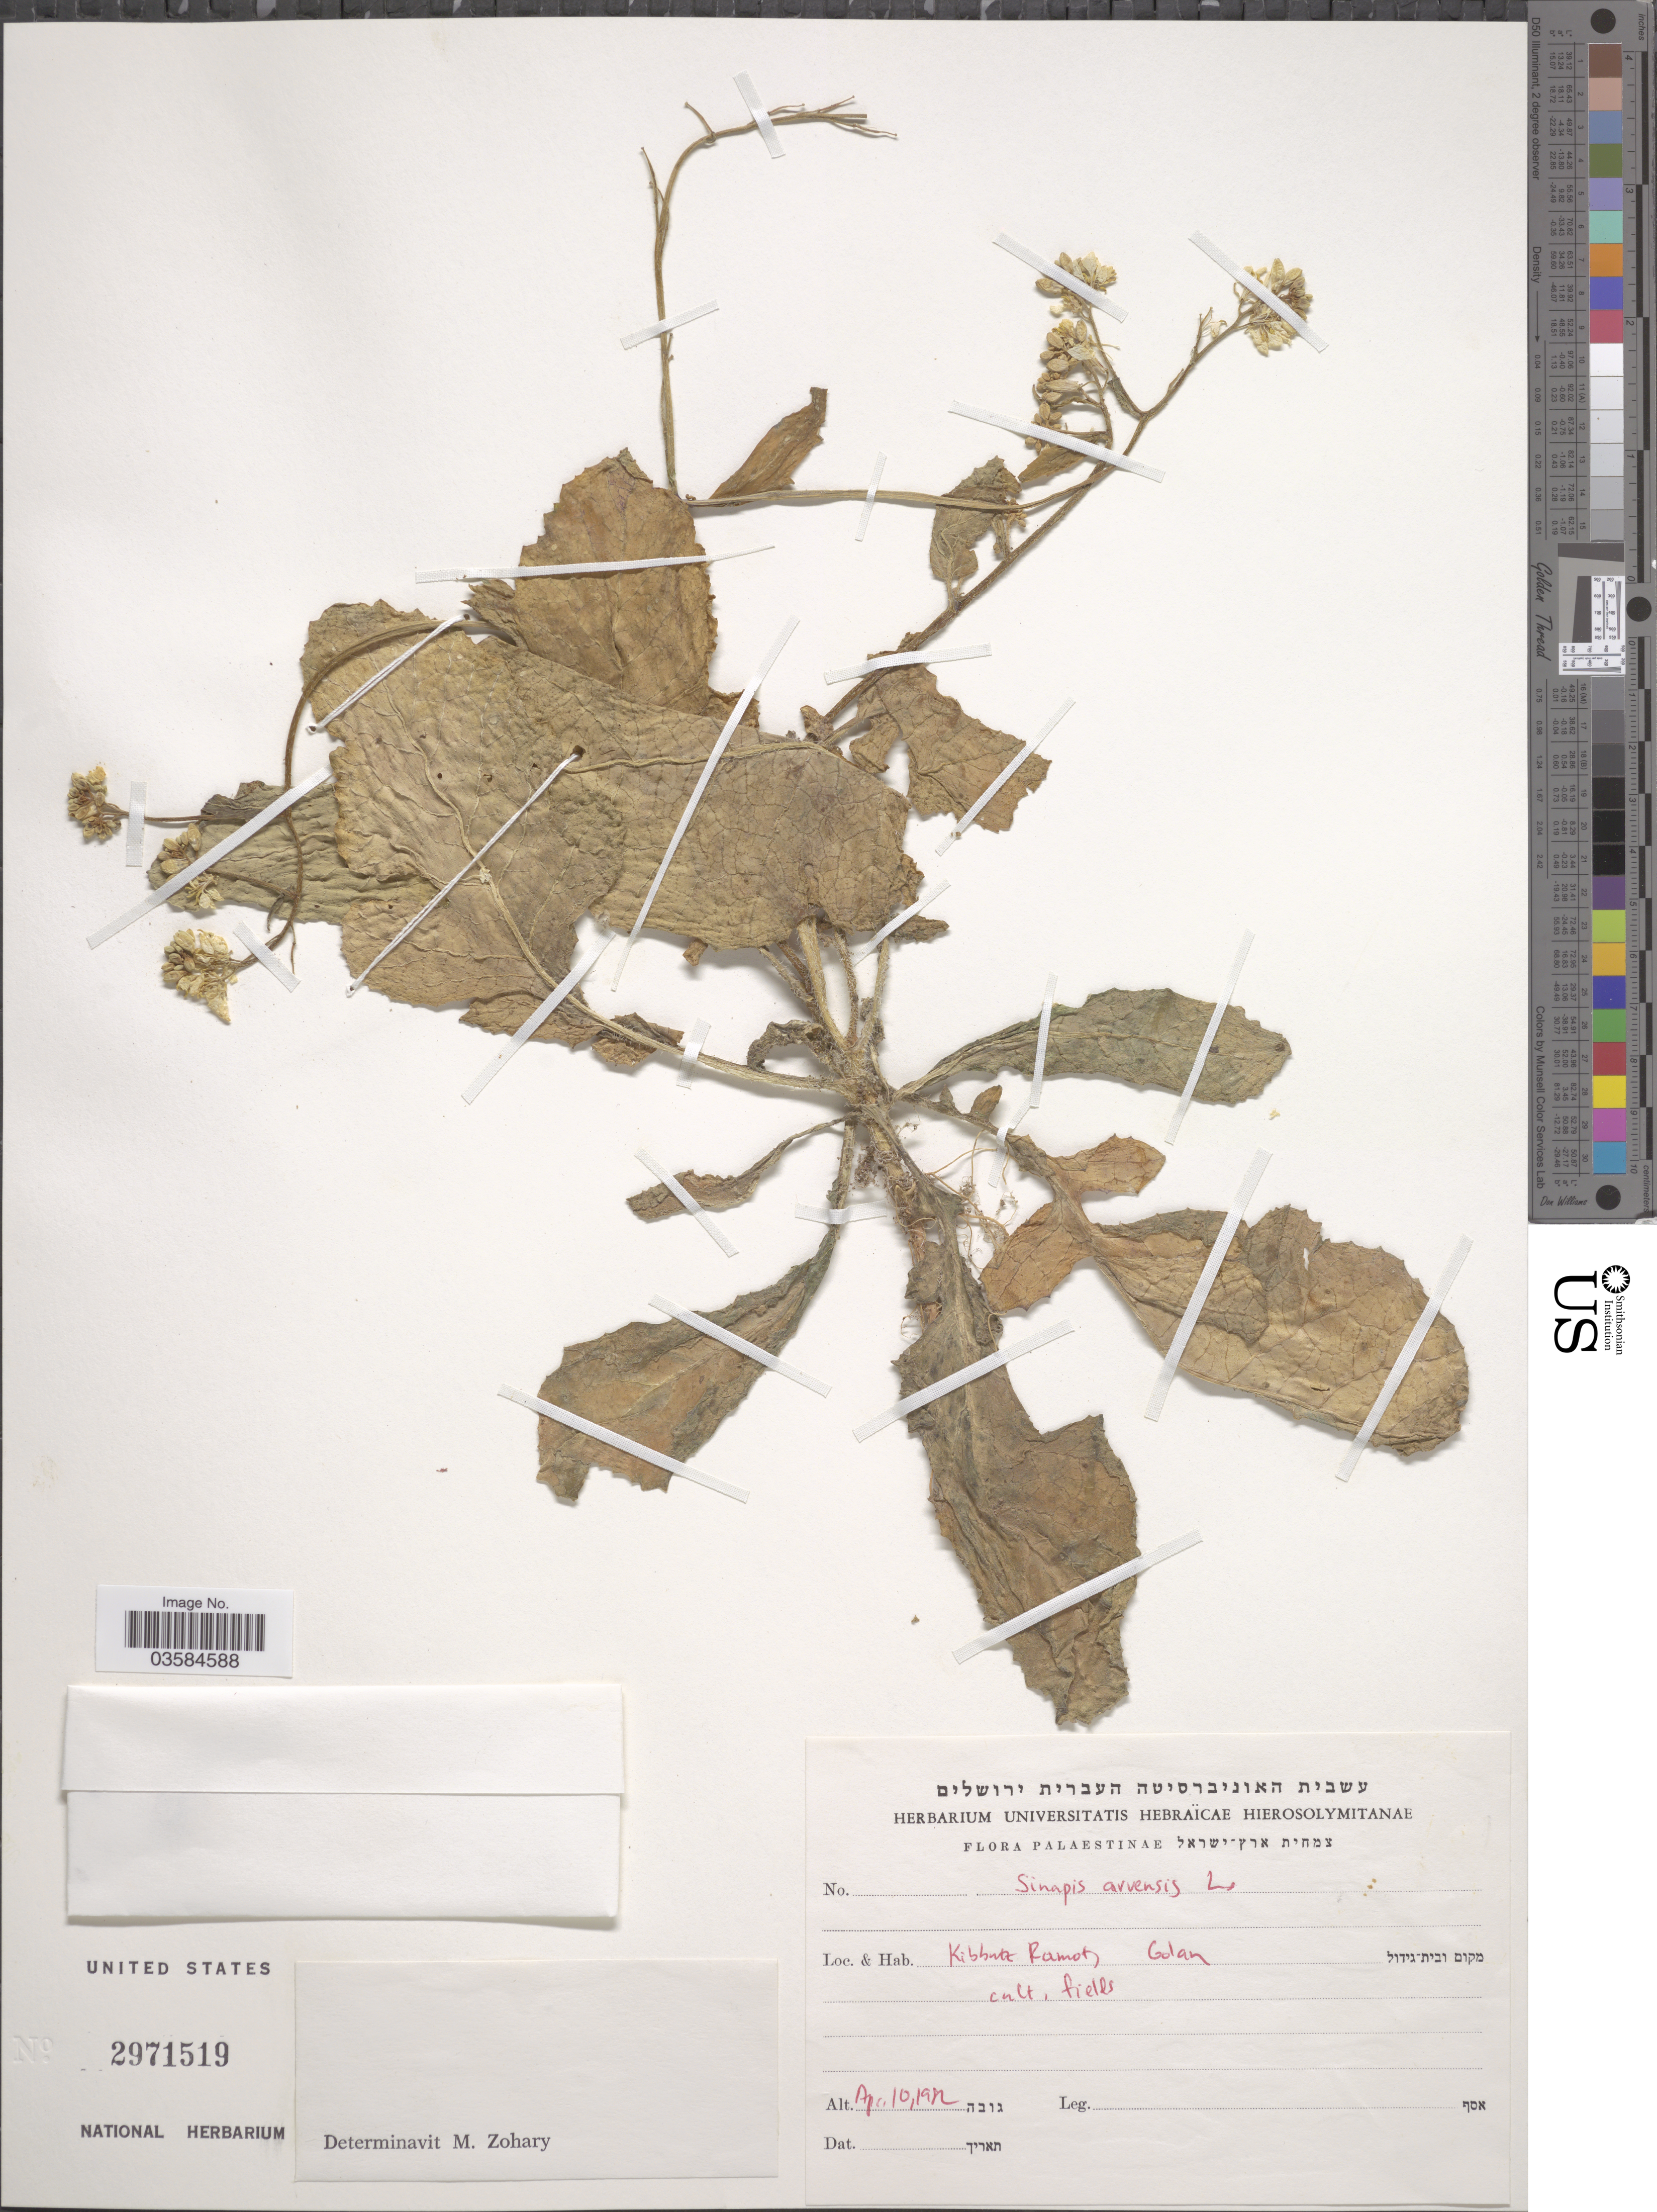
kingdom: Plantae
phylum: Tracheophyta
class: Magnoliopsida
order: Brassicales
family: Brassicaceae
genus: Sinapis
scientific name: Sinapis arvensis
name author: L.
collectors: Herbarium Universitatis Hebraicae Hierosolymitanae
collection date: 1982-04-10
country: Israel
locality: Palaestinae. Kibbutt Ramos Golan.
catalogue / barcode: US 2971519